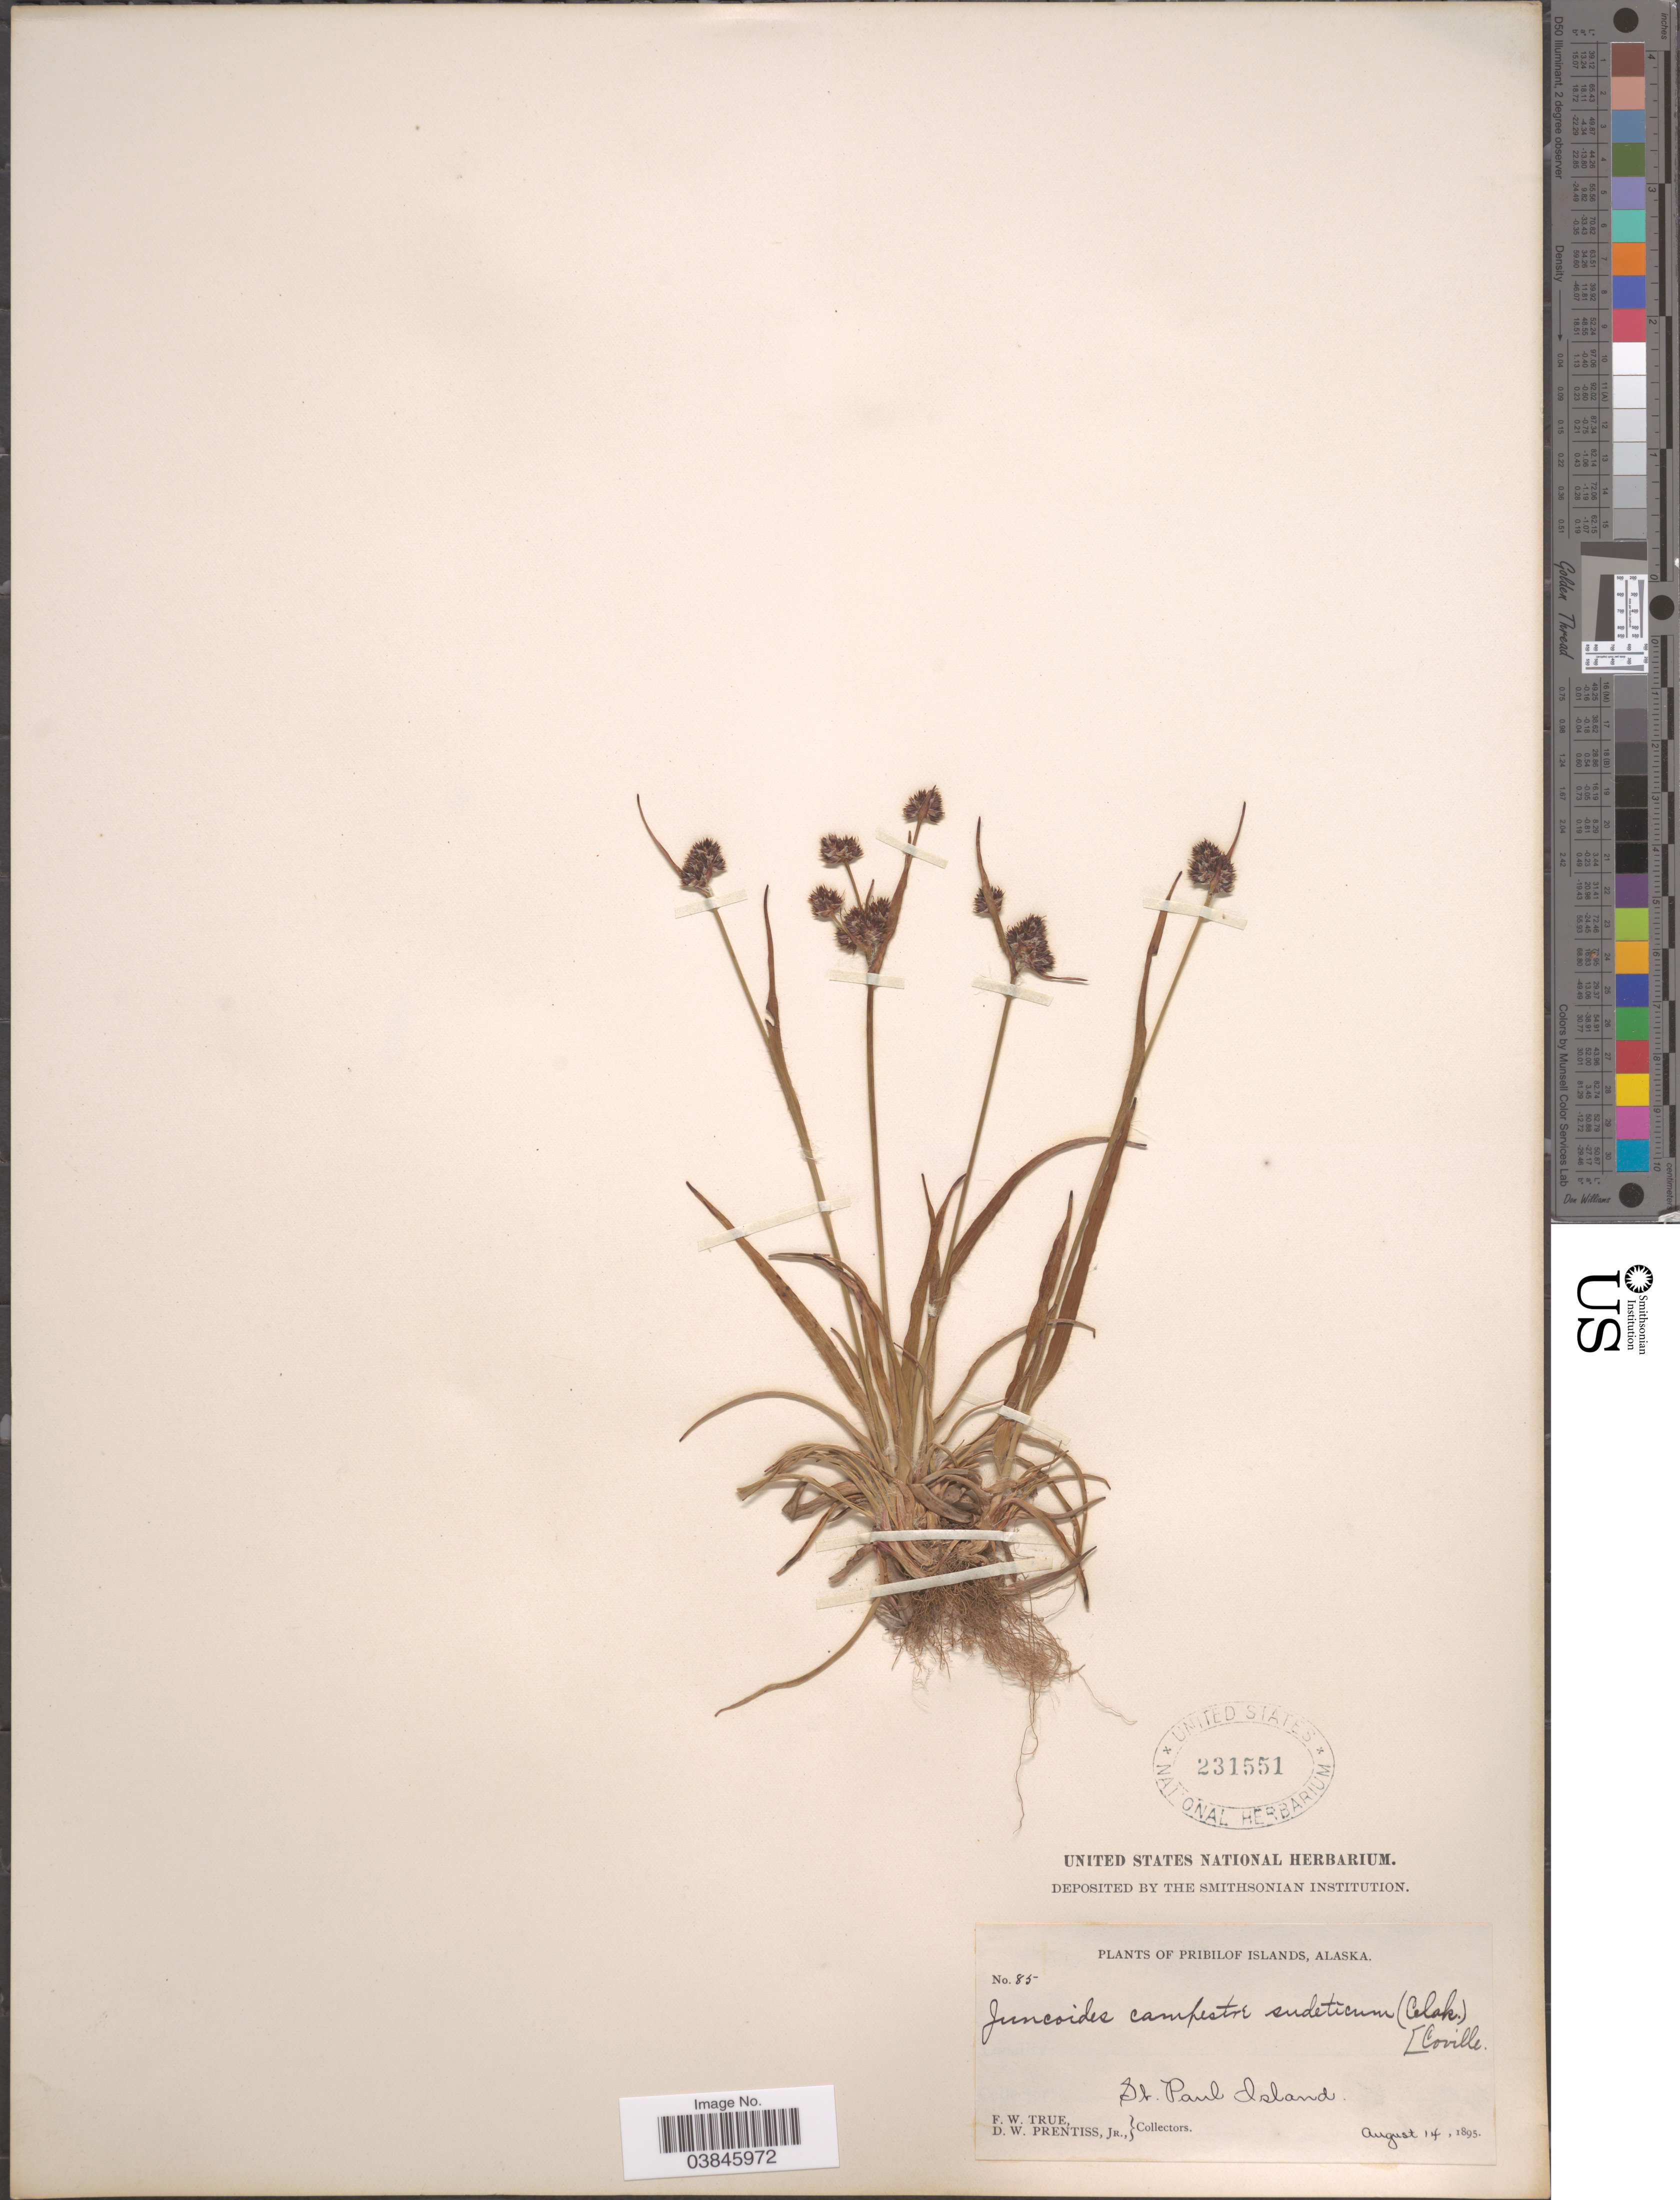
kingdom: Plantae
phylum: Tracheophyta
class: Liliopsida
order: Poales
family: Juncaceae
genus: Luzula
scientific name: Luzula multiflora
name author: (Ehrh.) Lej.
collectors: F. True & D. Prentiss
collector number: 85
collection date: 1895-08-14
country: United States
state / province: Alaska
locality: Pribilof Islands. St. Paul Island.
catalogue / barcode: US 231551